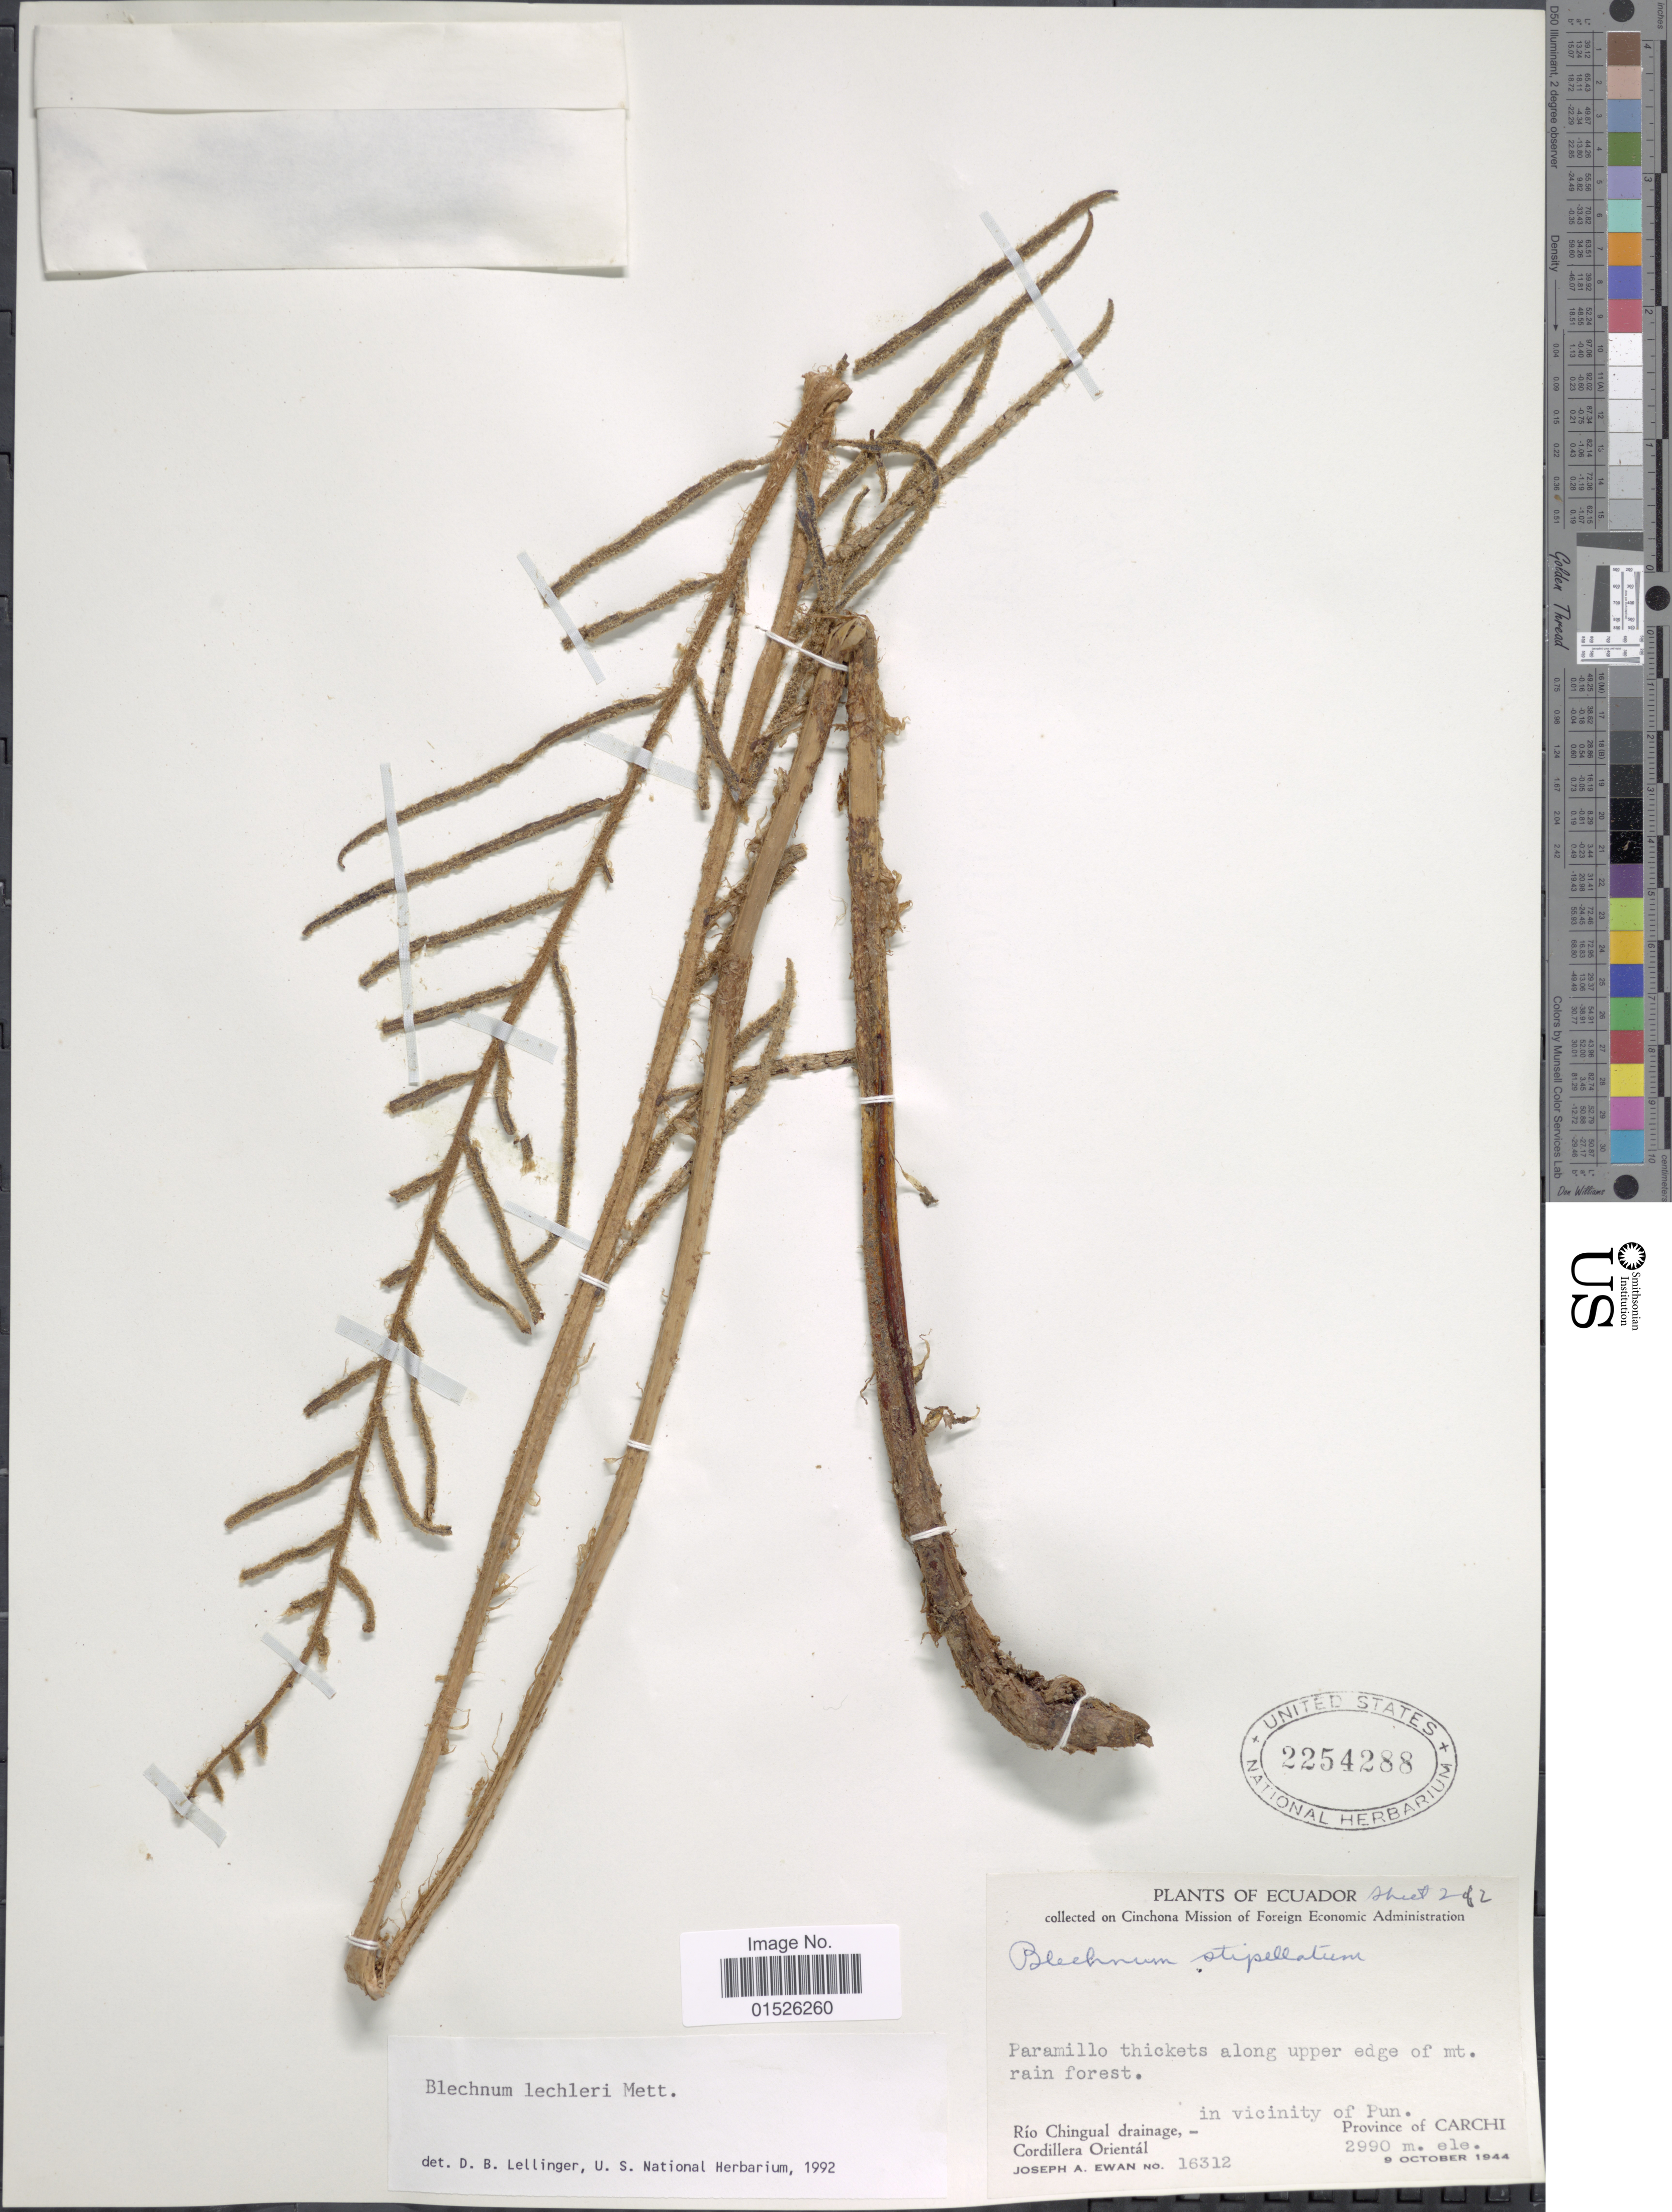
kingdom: Plantae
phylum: Tracheophyta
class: Polypodiopsida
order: Polypodiales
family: Blechnaceae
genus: Blechnum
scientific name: Blechnum lechleri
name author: Mett.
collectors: J. A. Ewan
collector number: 16312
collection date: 1944-10-09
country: Ecuador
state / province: Carchi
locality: Ecuador, Rio Chingual drainage - Cordillera Oriental, in vicinity of Pun. Province of Carchi,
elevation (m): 2990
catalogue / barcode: US 2254288